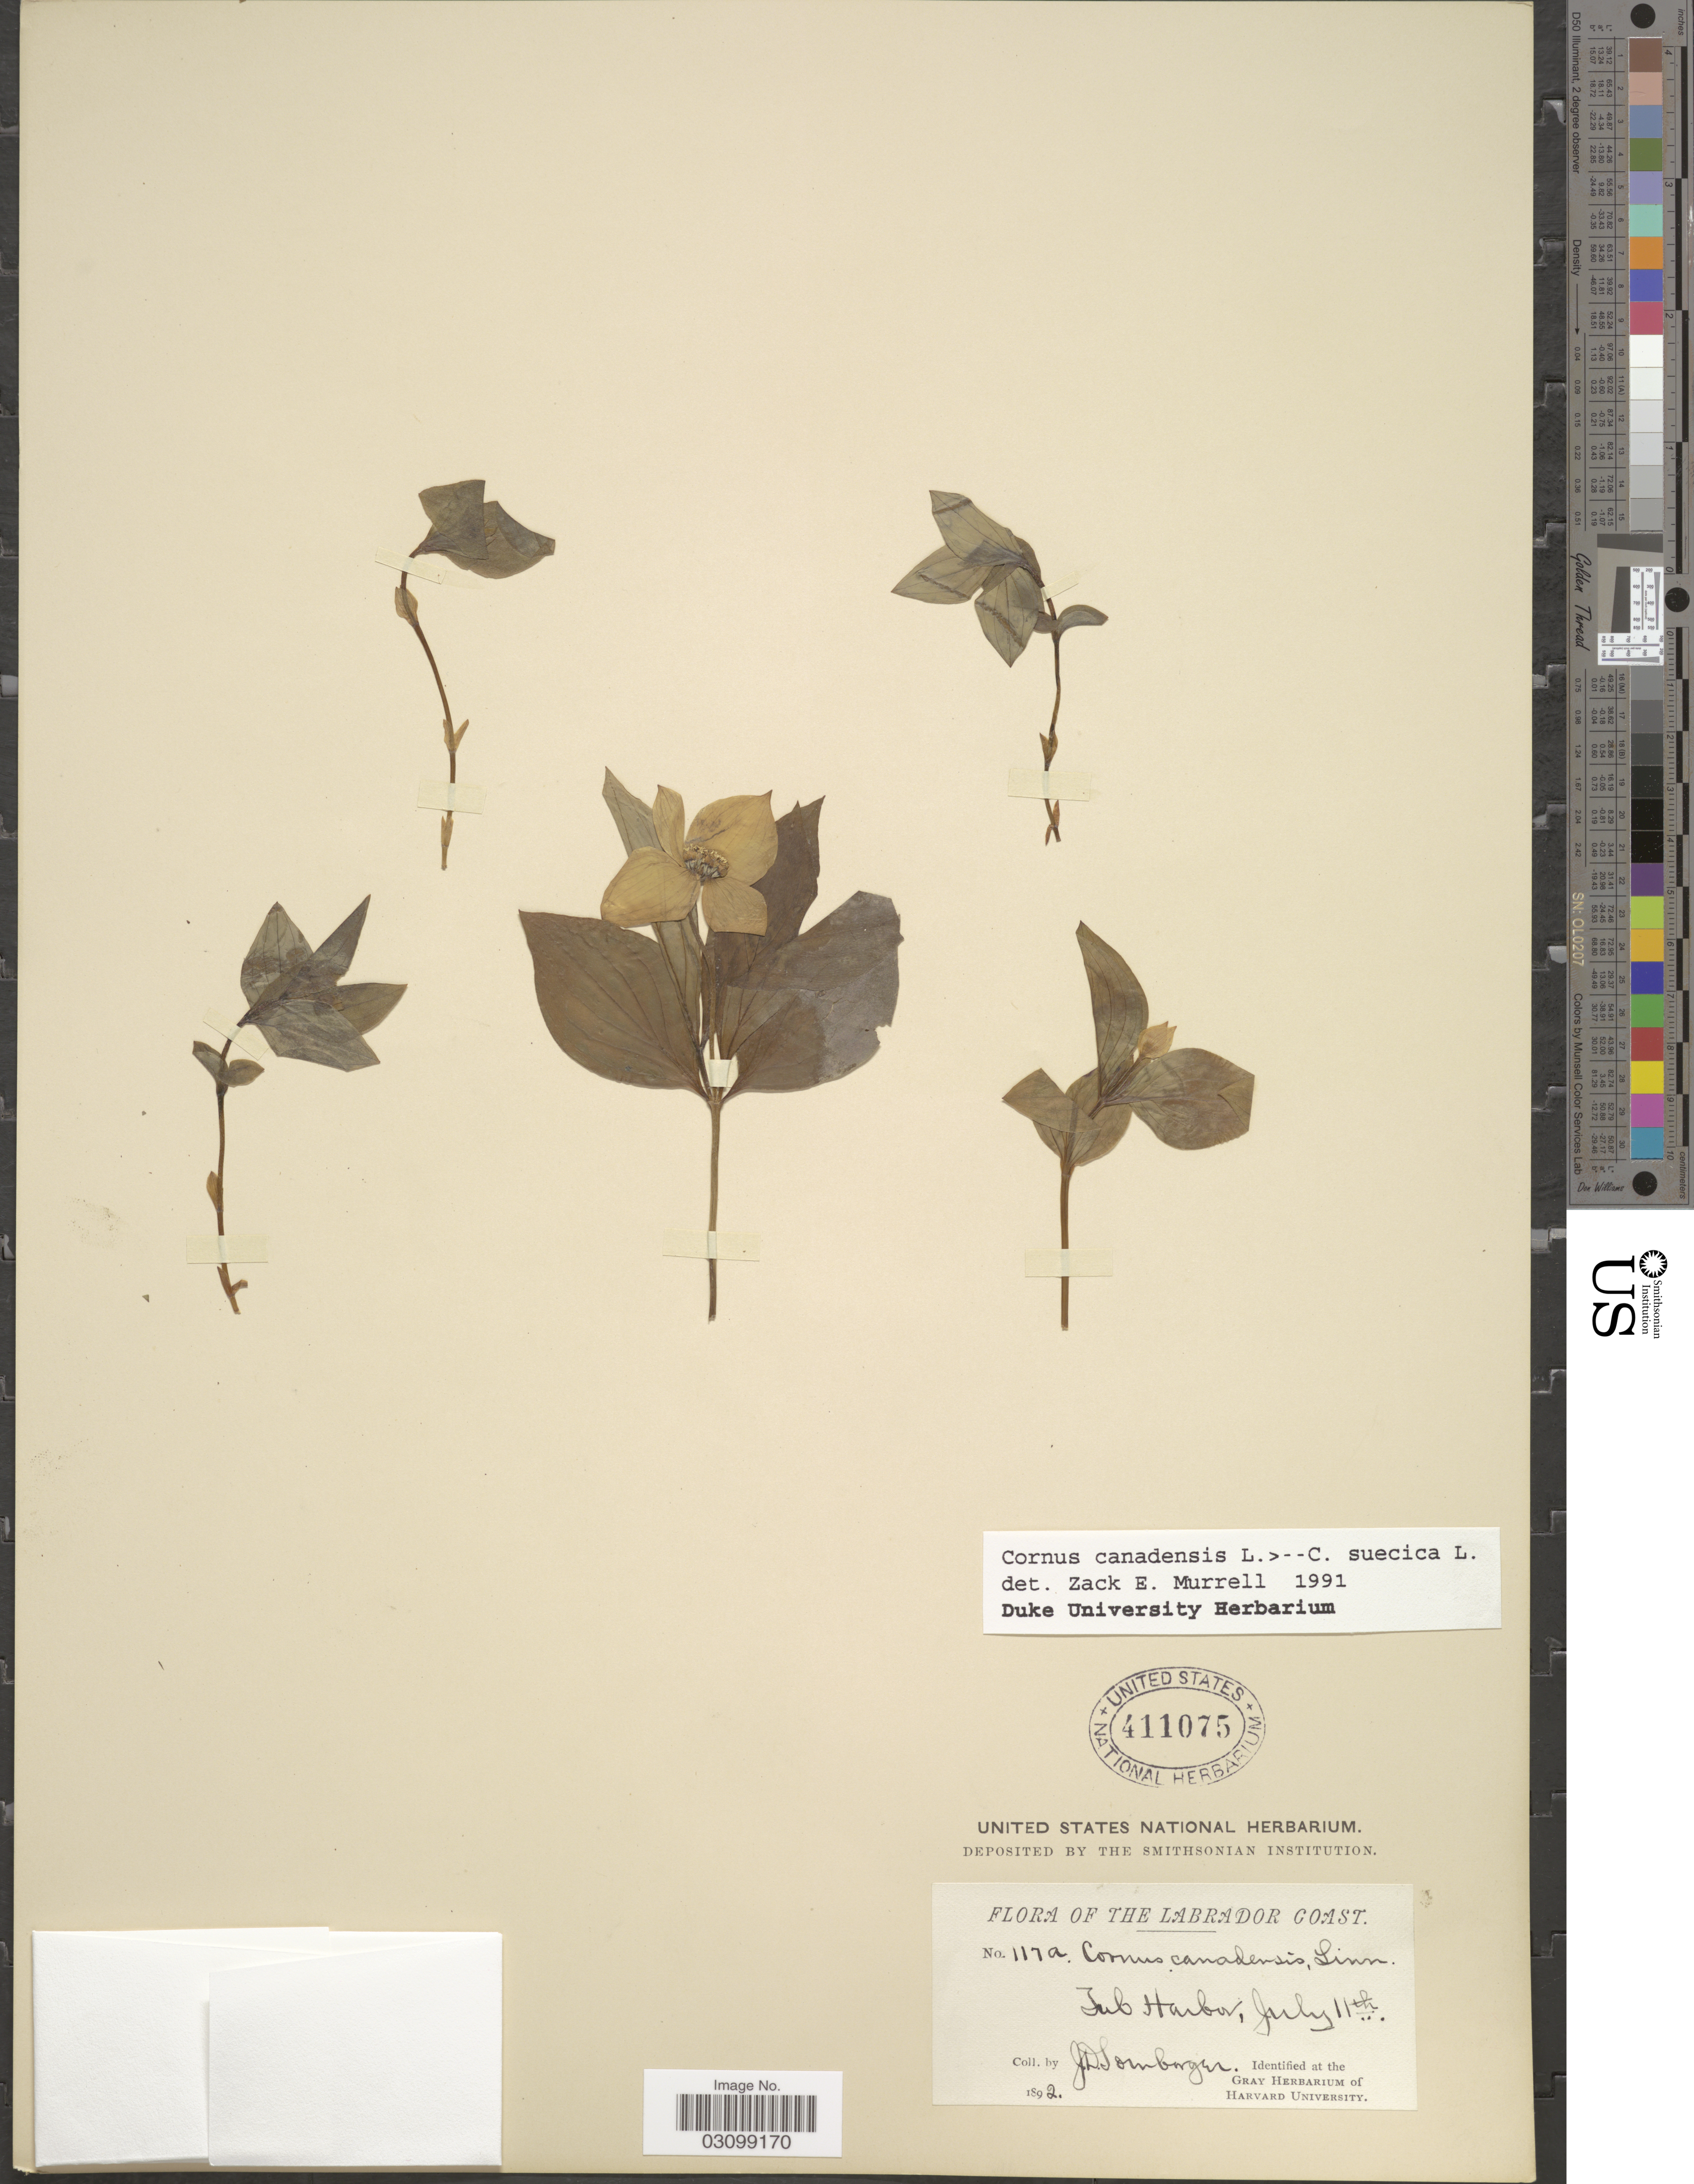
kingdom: Plantae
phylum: Tracheophyta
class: Magnoliopsida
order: Cornales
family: Cornaceae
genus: Cornus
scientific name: Cornus sp.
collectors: J. Sornborger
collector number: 117a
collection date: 1892-07-11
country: Canada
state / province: Newfoundland and Labrador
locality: Labrador Coast. Tub Harbor.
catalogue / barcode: US 411075